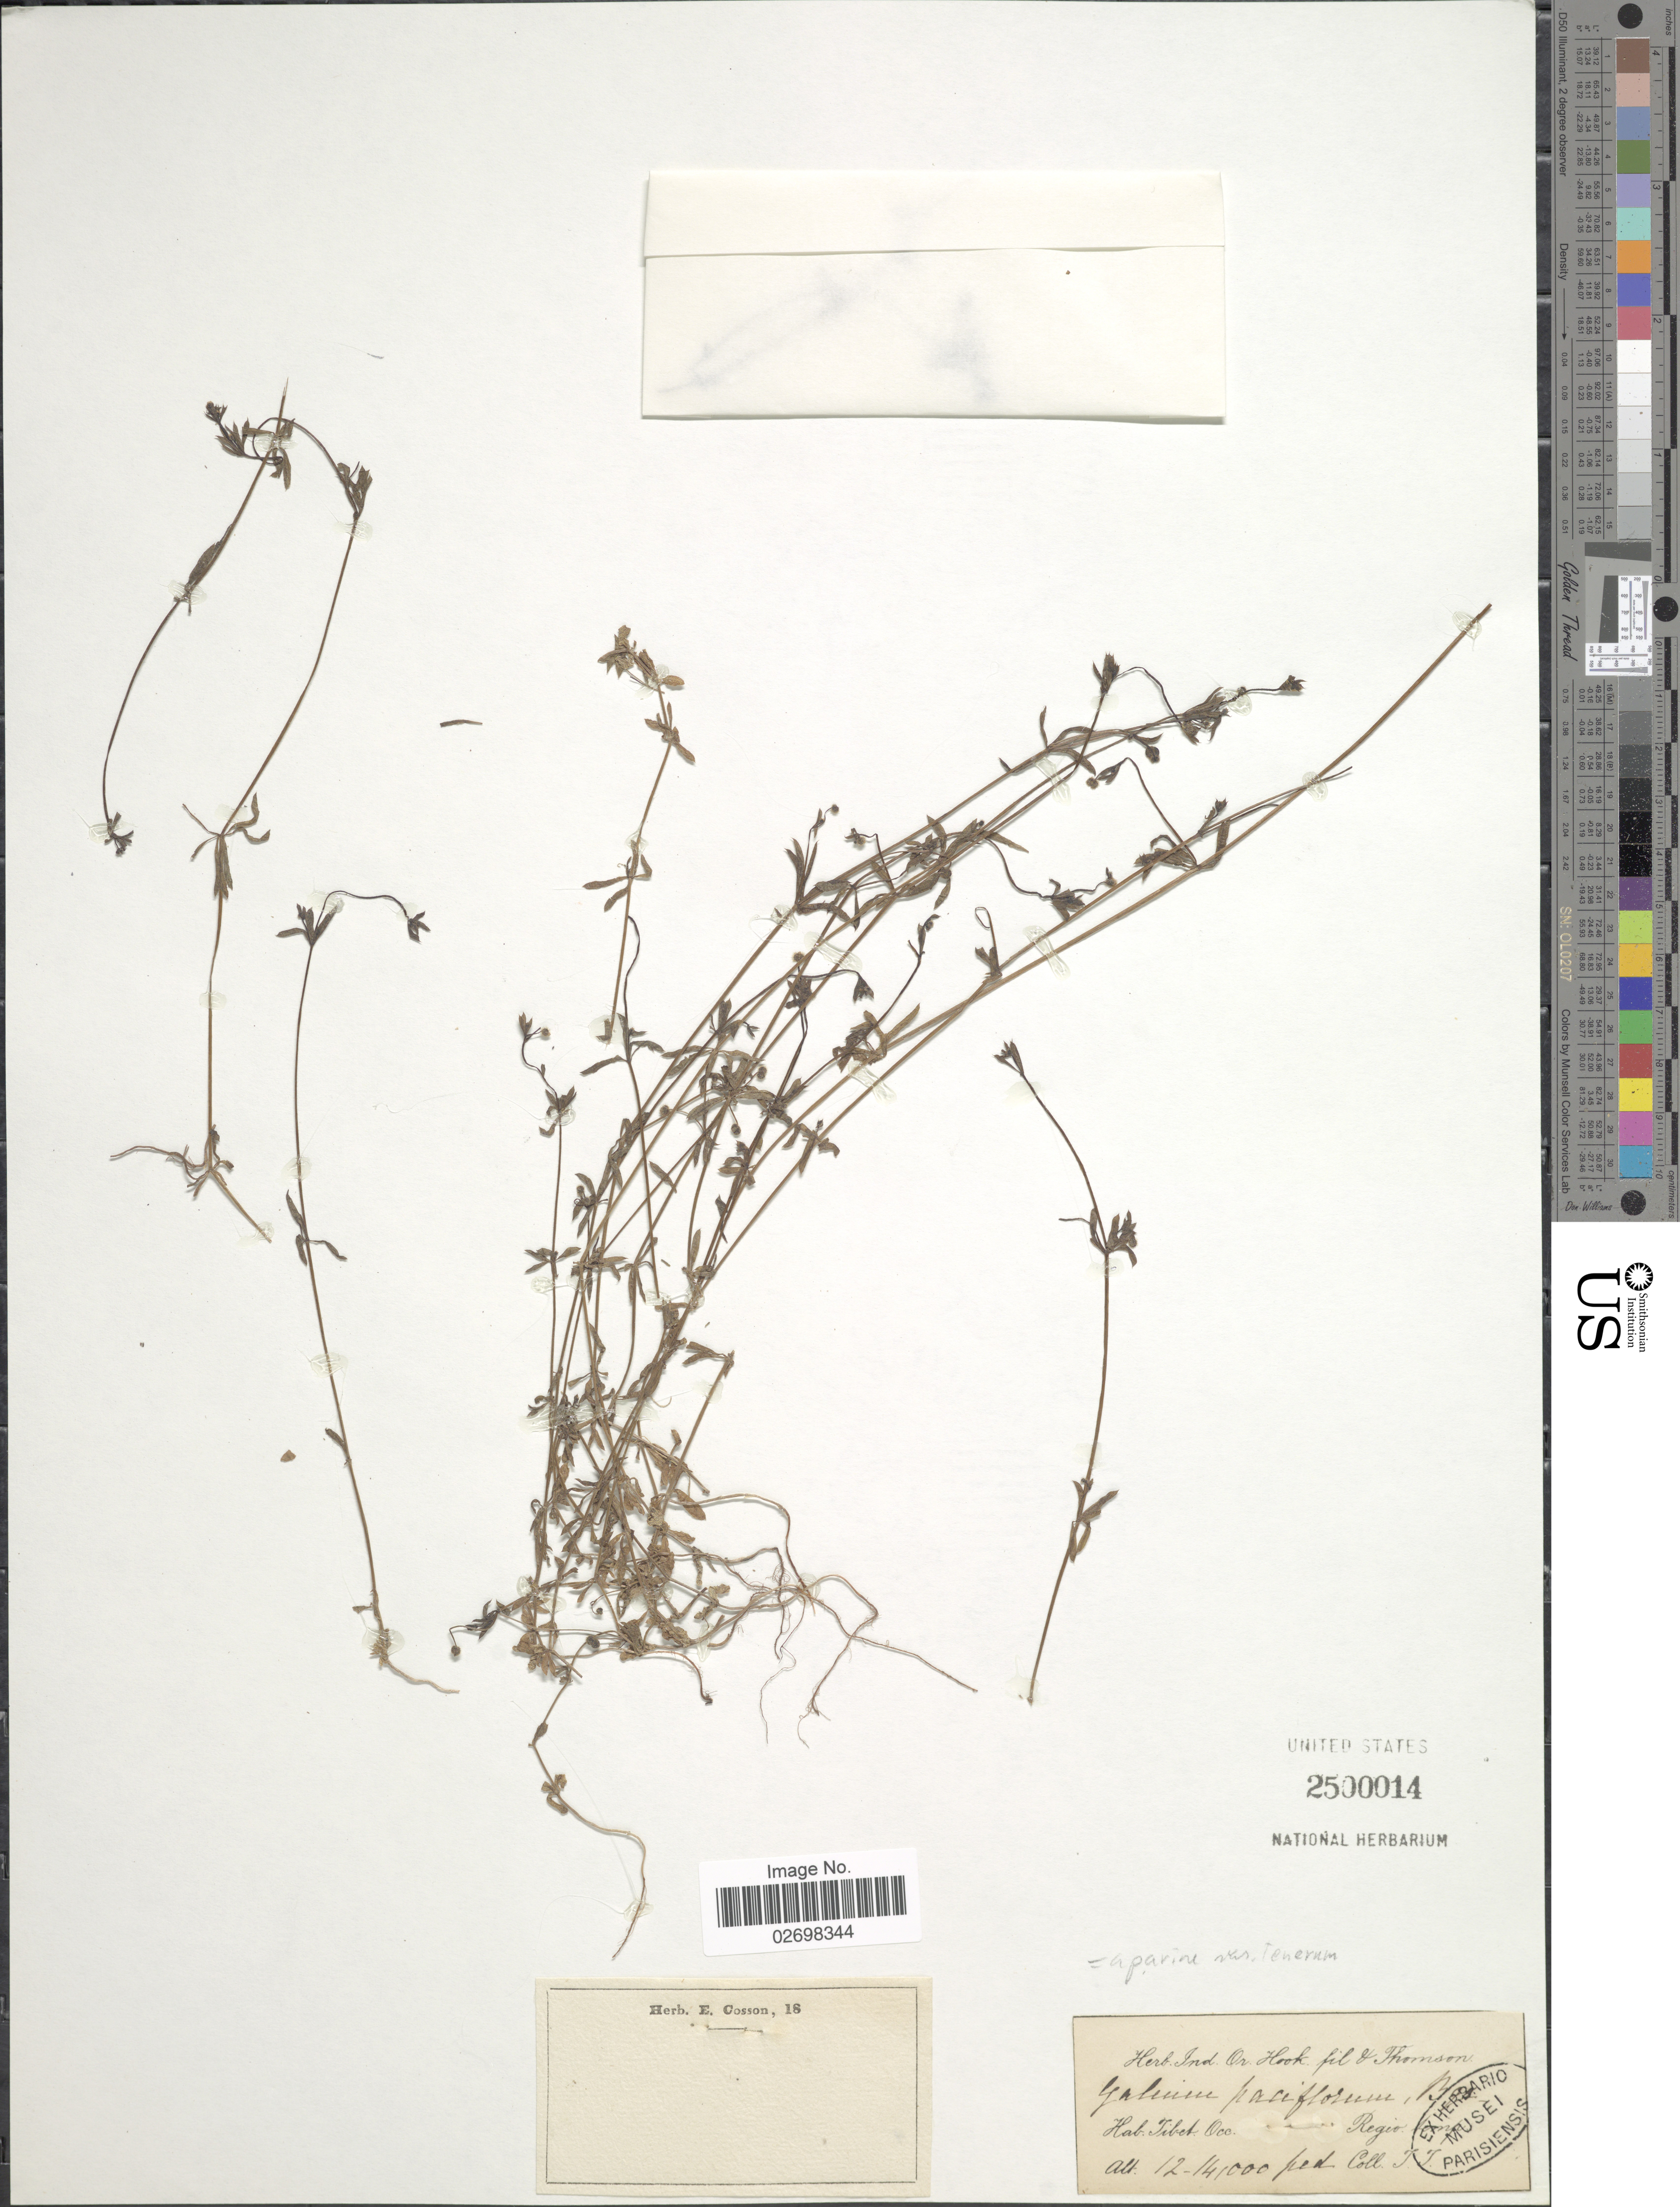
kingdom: Plantae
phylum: Tracheophyta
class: Magnoliopsida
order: Gentianales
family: Rubiaceae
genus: Galium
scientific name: Galium aparine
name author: L.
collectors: T. Thomson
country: China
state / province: Xizang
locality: Tibet Occ., Regio temp.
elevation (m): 3658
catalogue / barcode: US 2500014